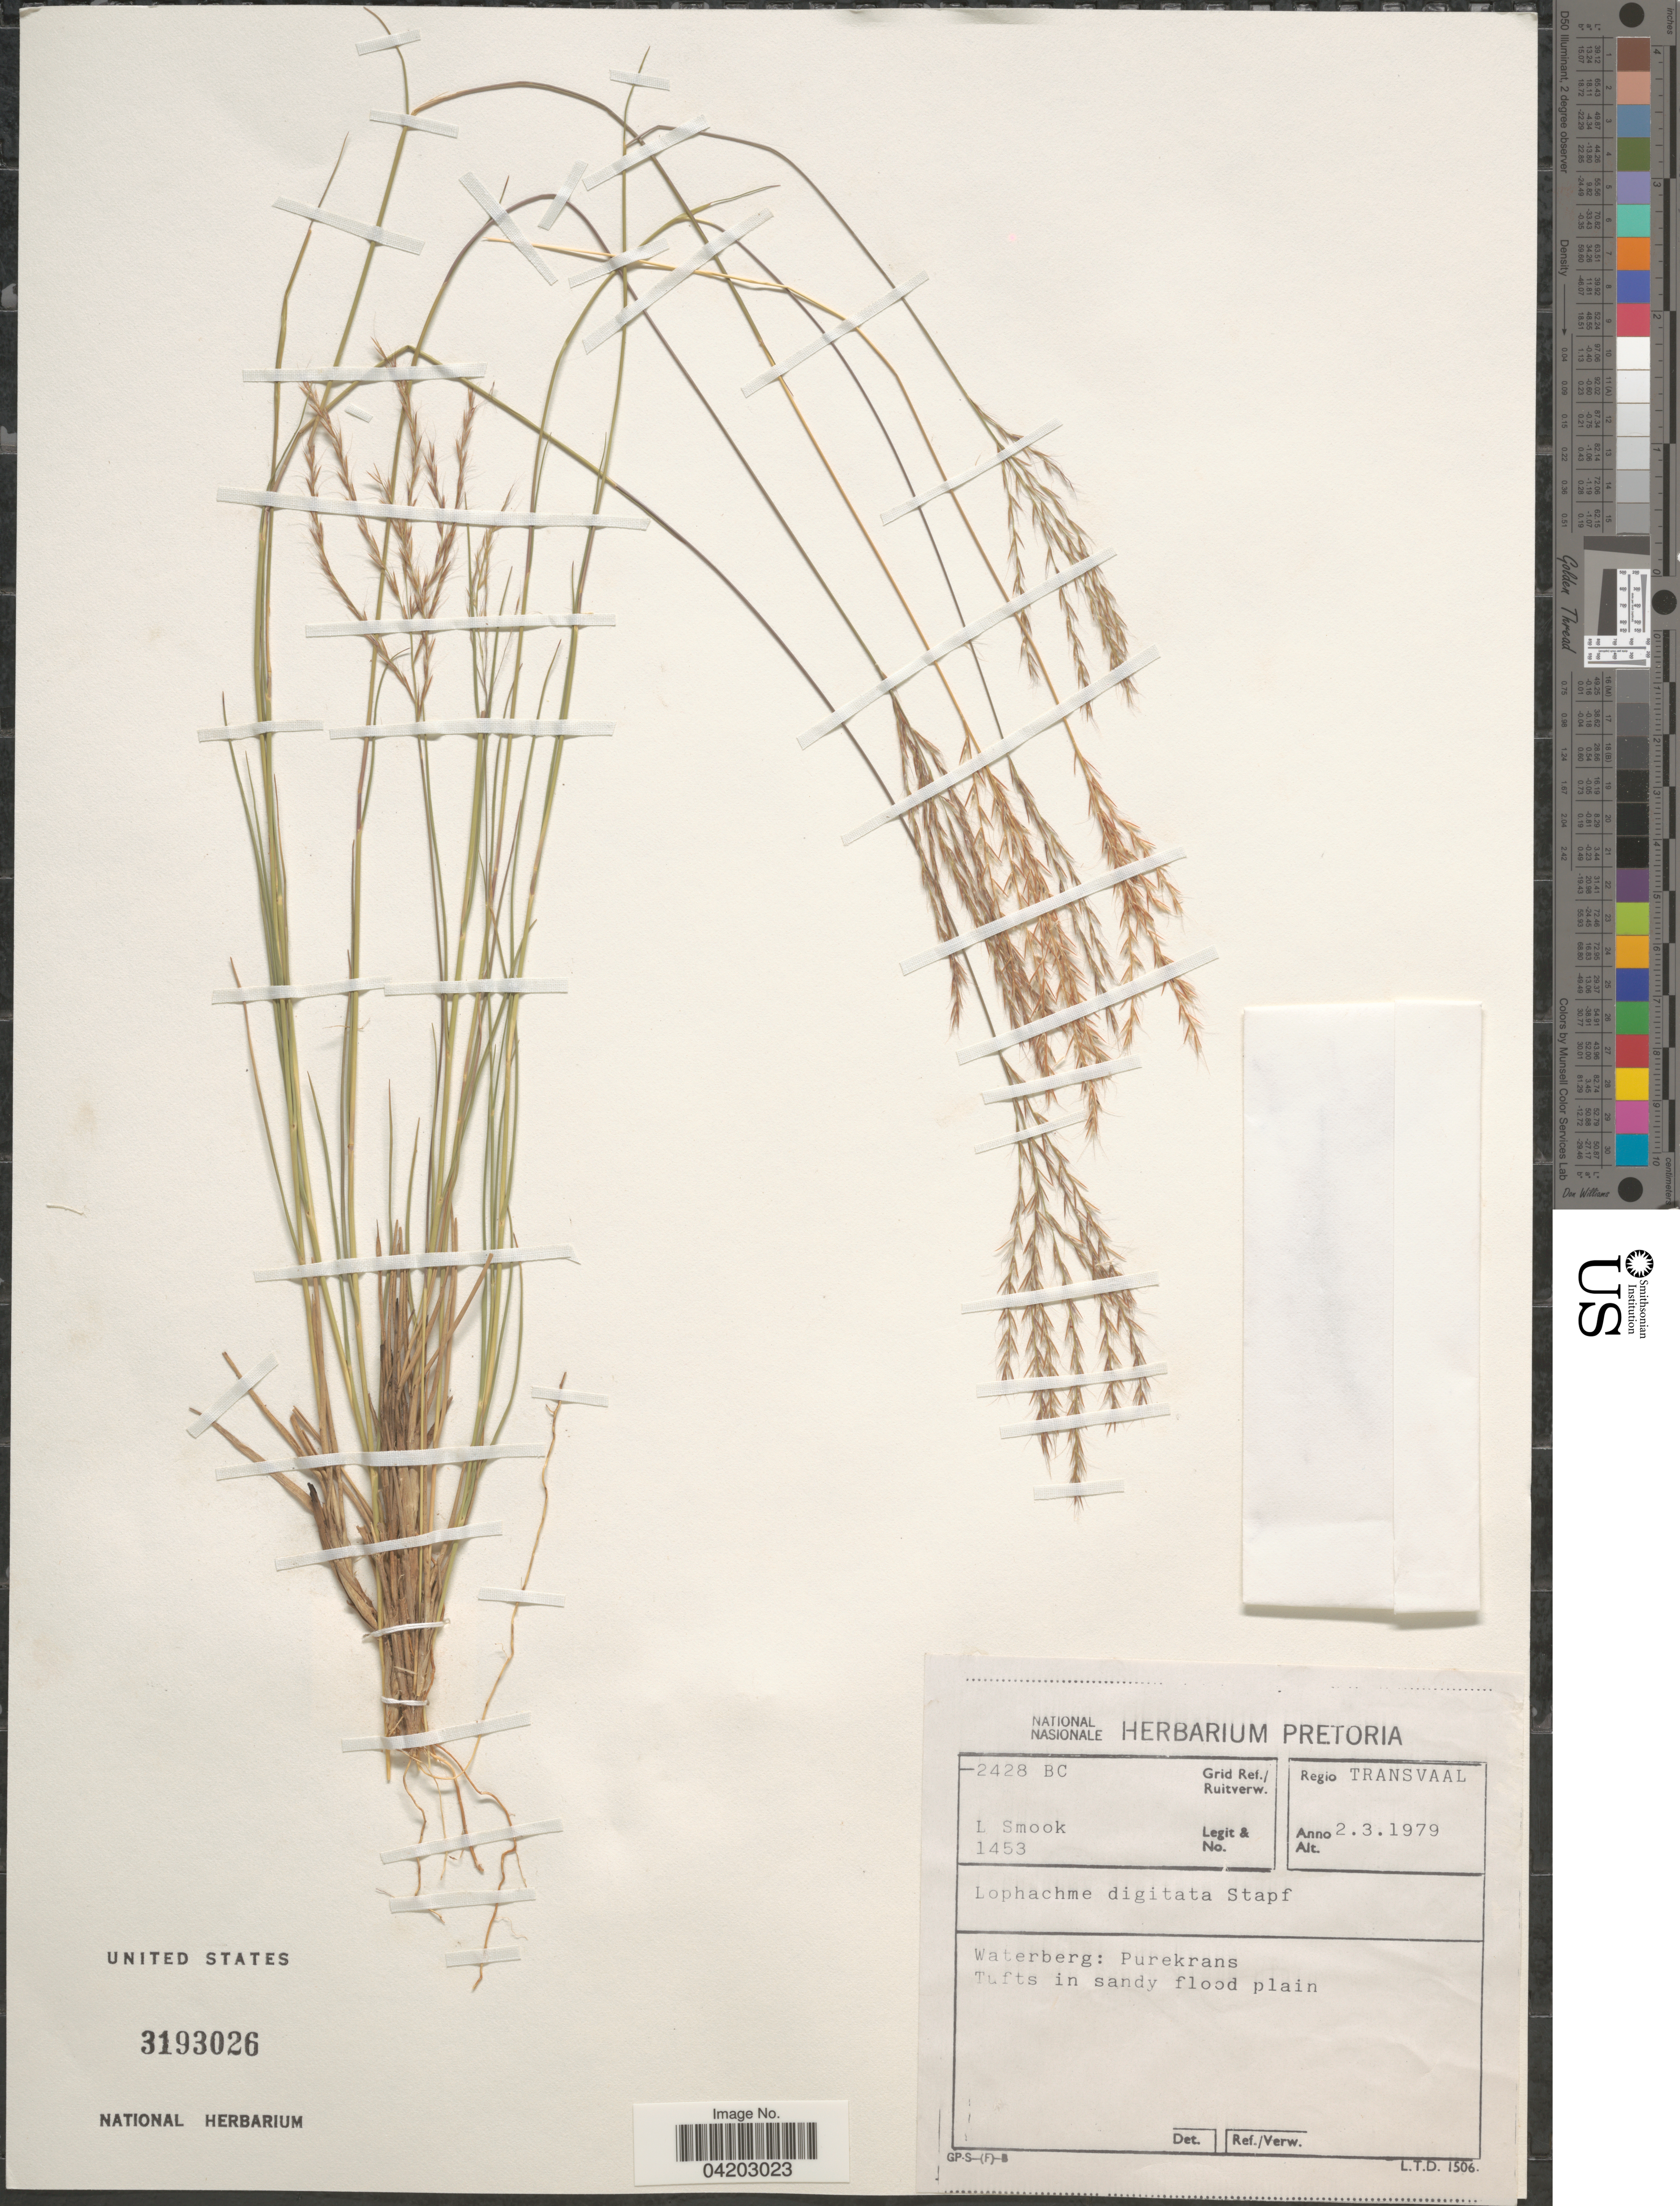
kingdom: Plantae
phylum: Tracheophyta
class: Liliopsida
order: Poales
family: Poaceae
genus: Lophacme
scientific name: Lophacme digitata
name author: Stapf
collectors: L. Smook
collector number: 1453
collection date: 1979-03-02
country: South Africa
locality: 2428 BC Grid Ref./Ruitverw. Regio Transvaal. Waterberg: Purekrans.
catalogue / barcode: US 3193026